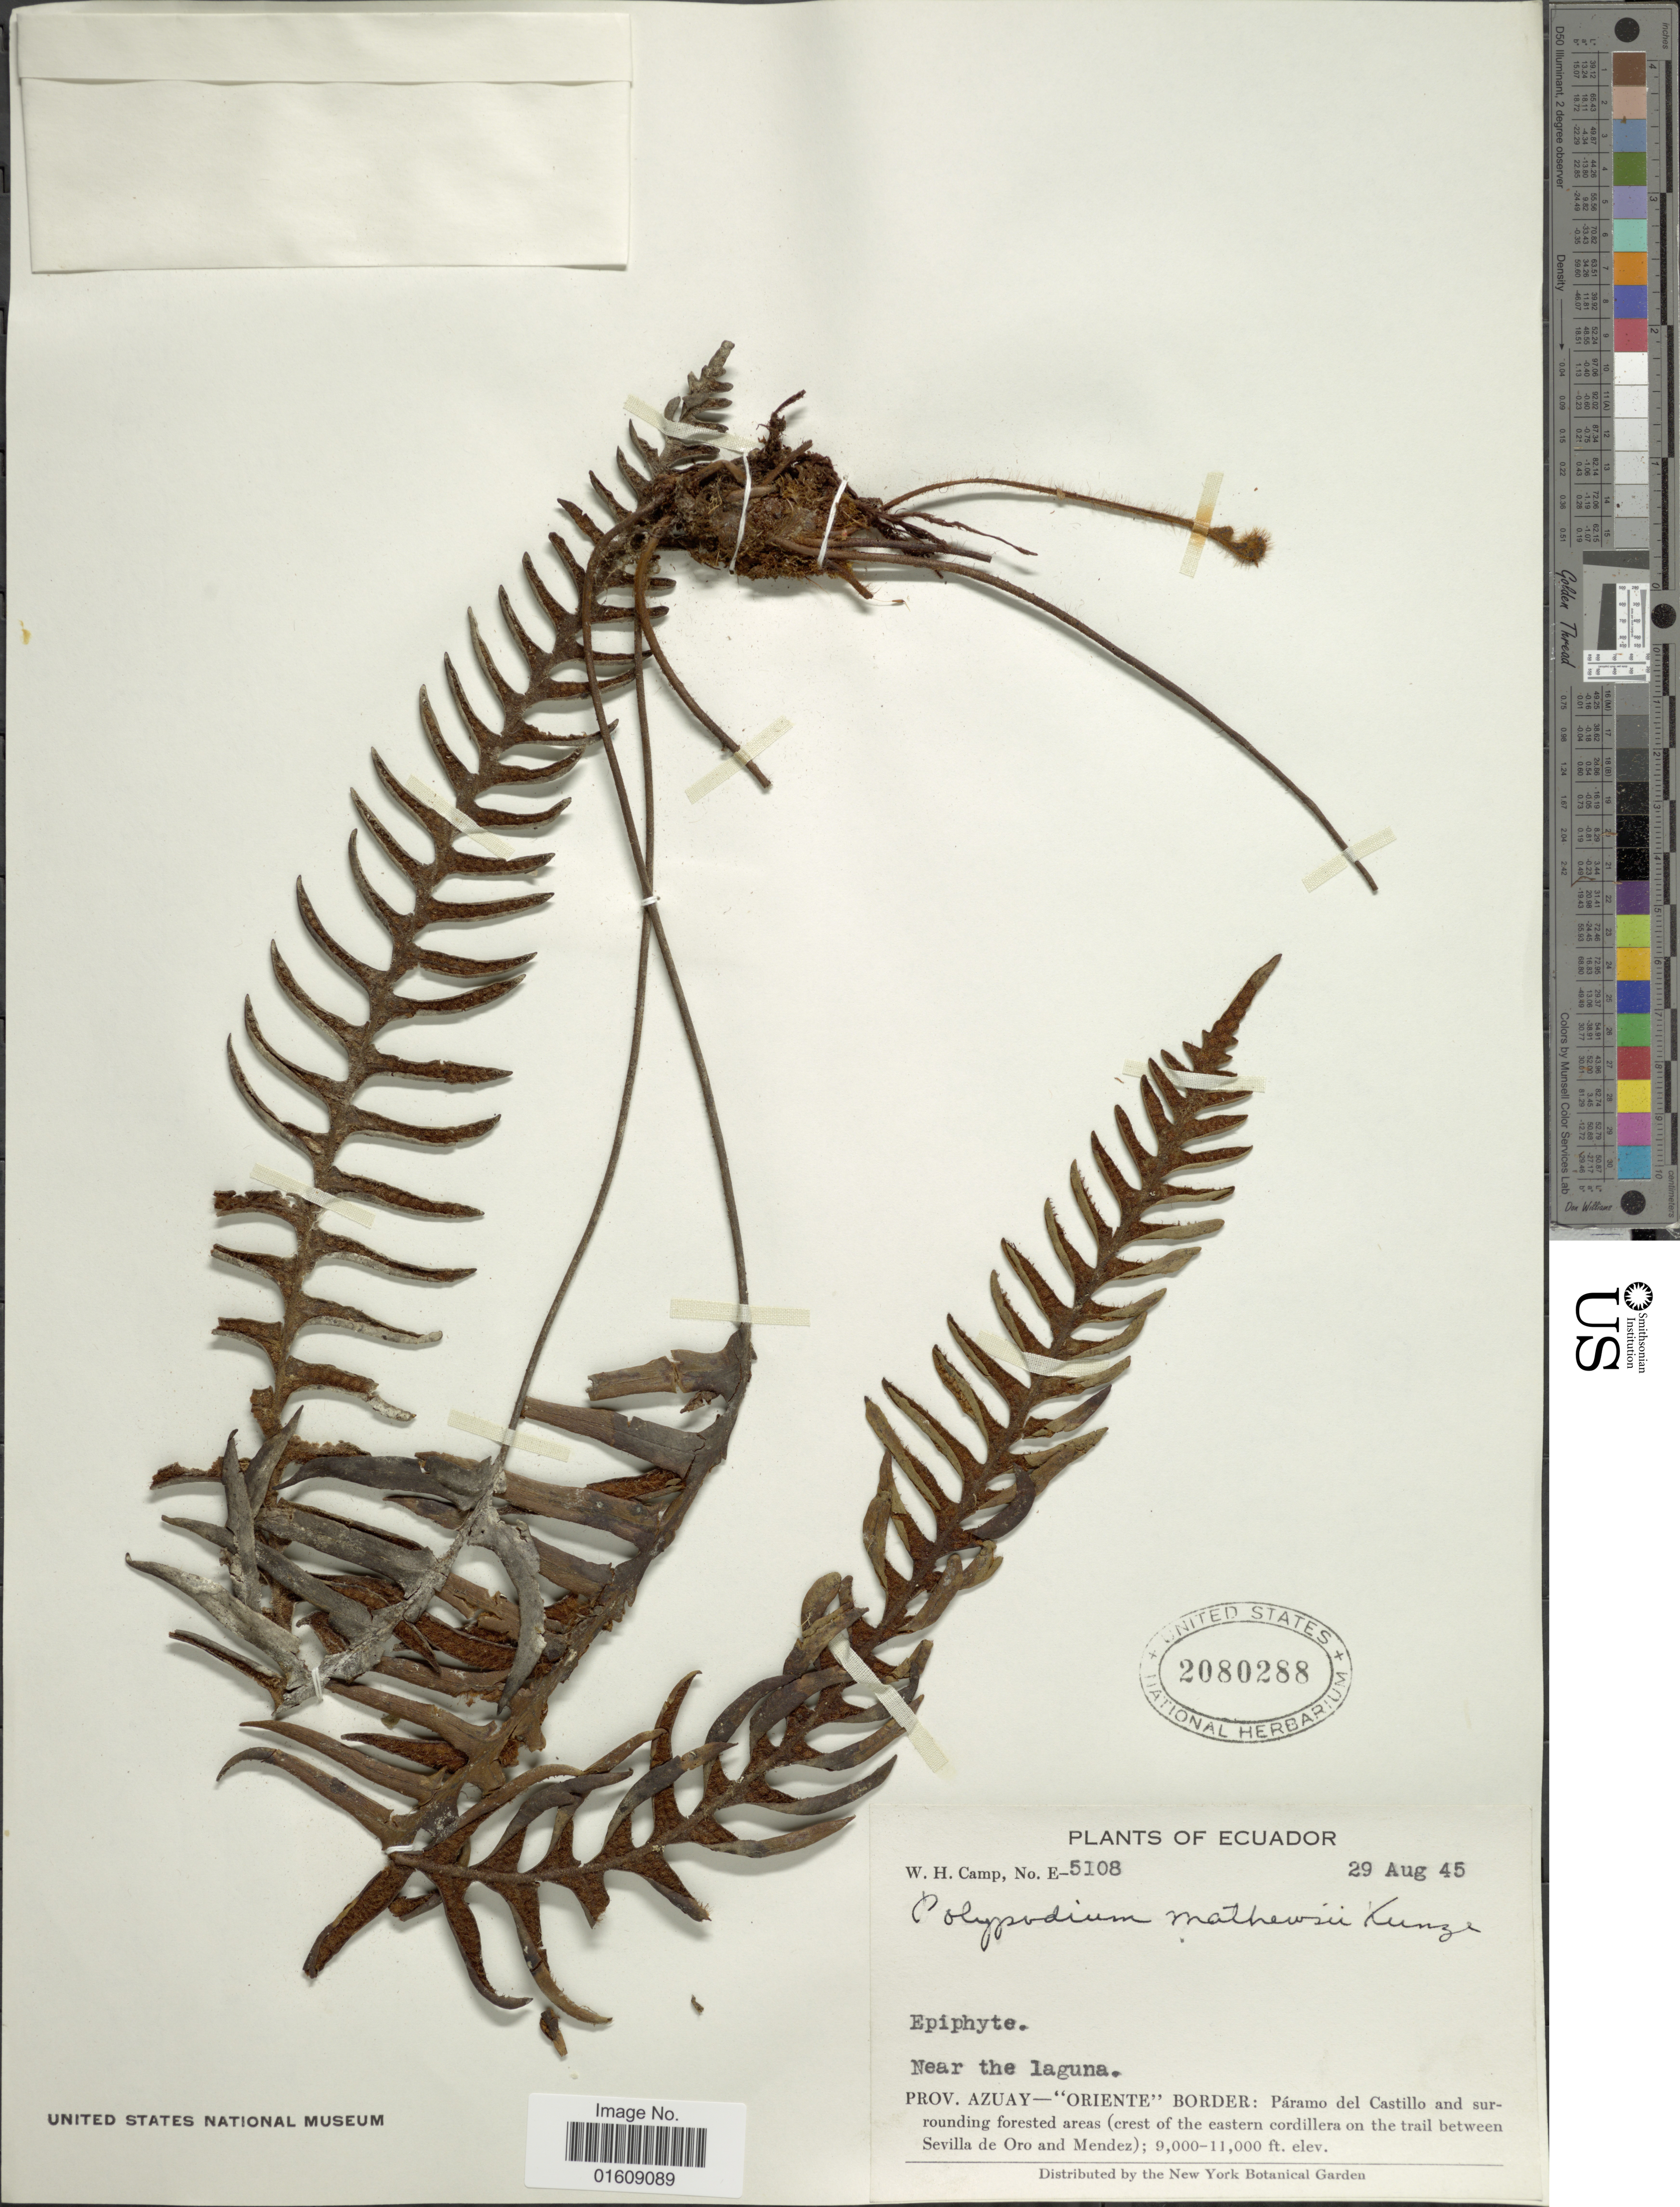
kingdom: Plantae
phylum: Tracheophyta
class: Polypodiopsida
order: Polypodiales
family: Polypodiaceae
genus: Zygophlebia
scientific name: Zygophlebia mathewsii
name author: (Kunze ex Mett.) L.E. Bishop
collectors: W. H. Camp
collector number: E-5108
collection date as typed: Transcribed d/m/y: 29/8/45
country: Ecuador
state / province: Azuay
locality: Ecuador, Near the laguna, Prov. Azuay - "Oriente" Border: Páramo del Castillo and surrounding forested areas (crest of the eastern cordillera on the trail between Sevilla de Oro and Mendez).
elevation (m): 2743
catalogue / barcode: US 2080288